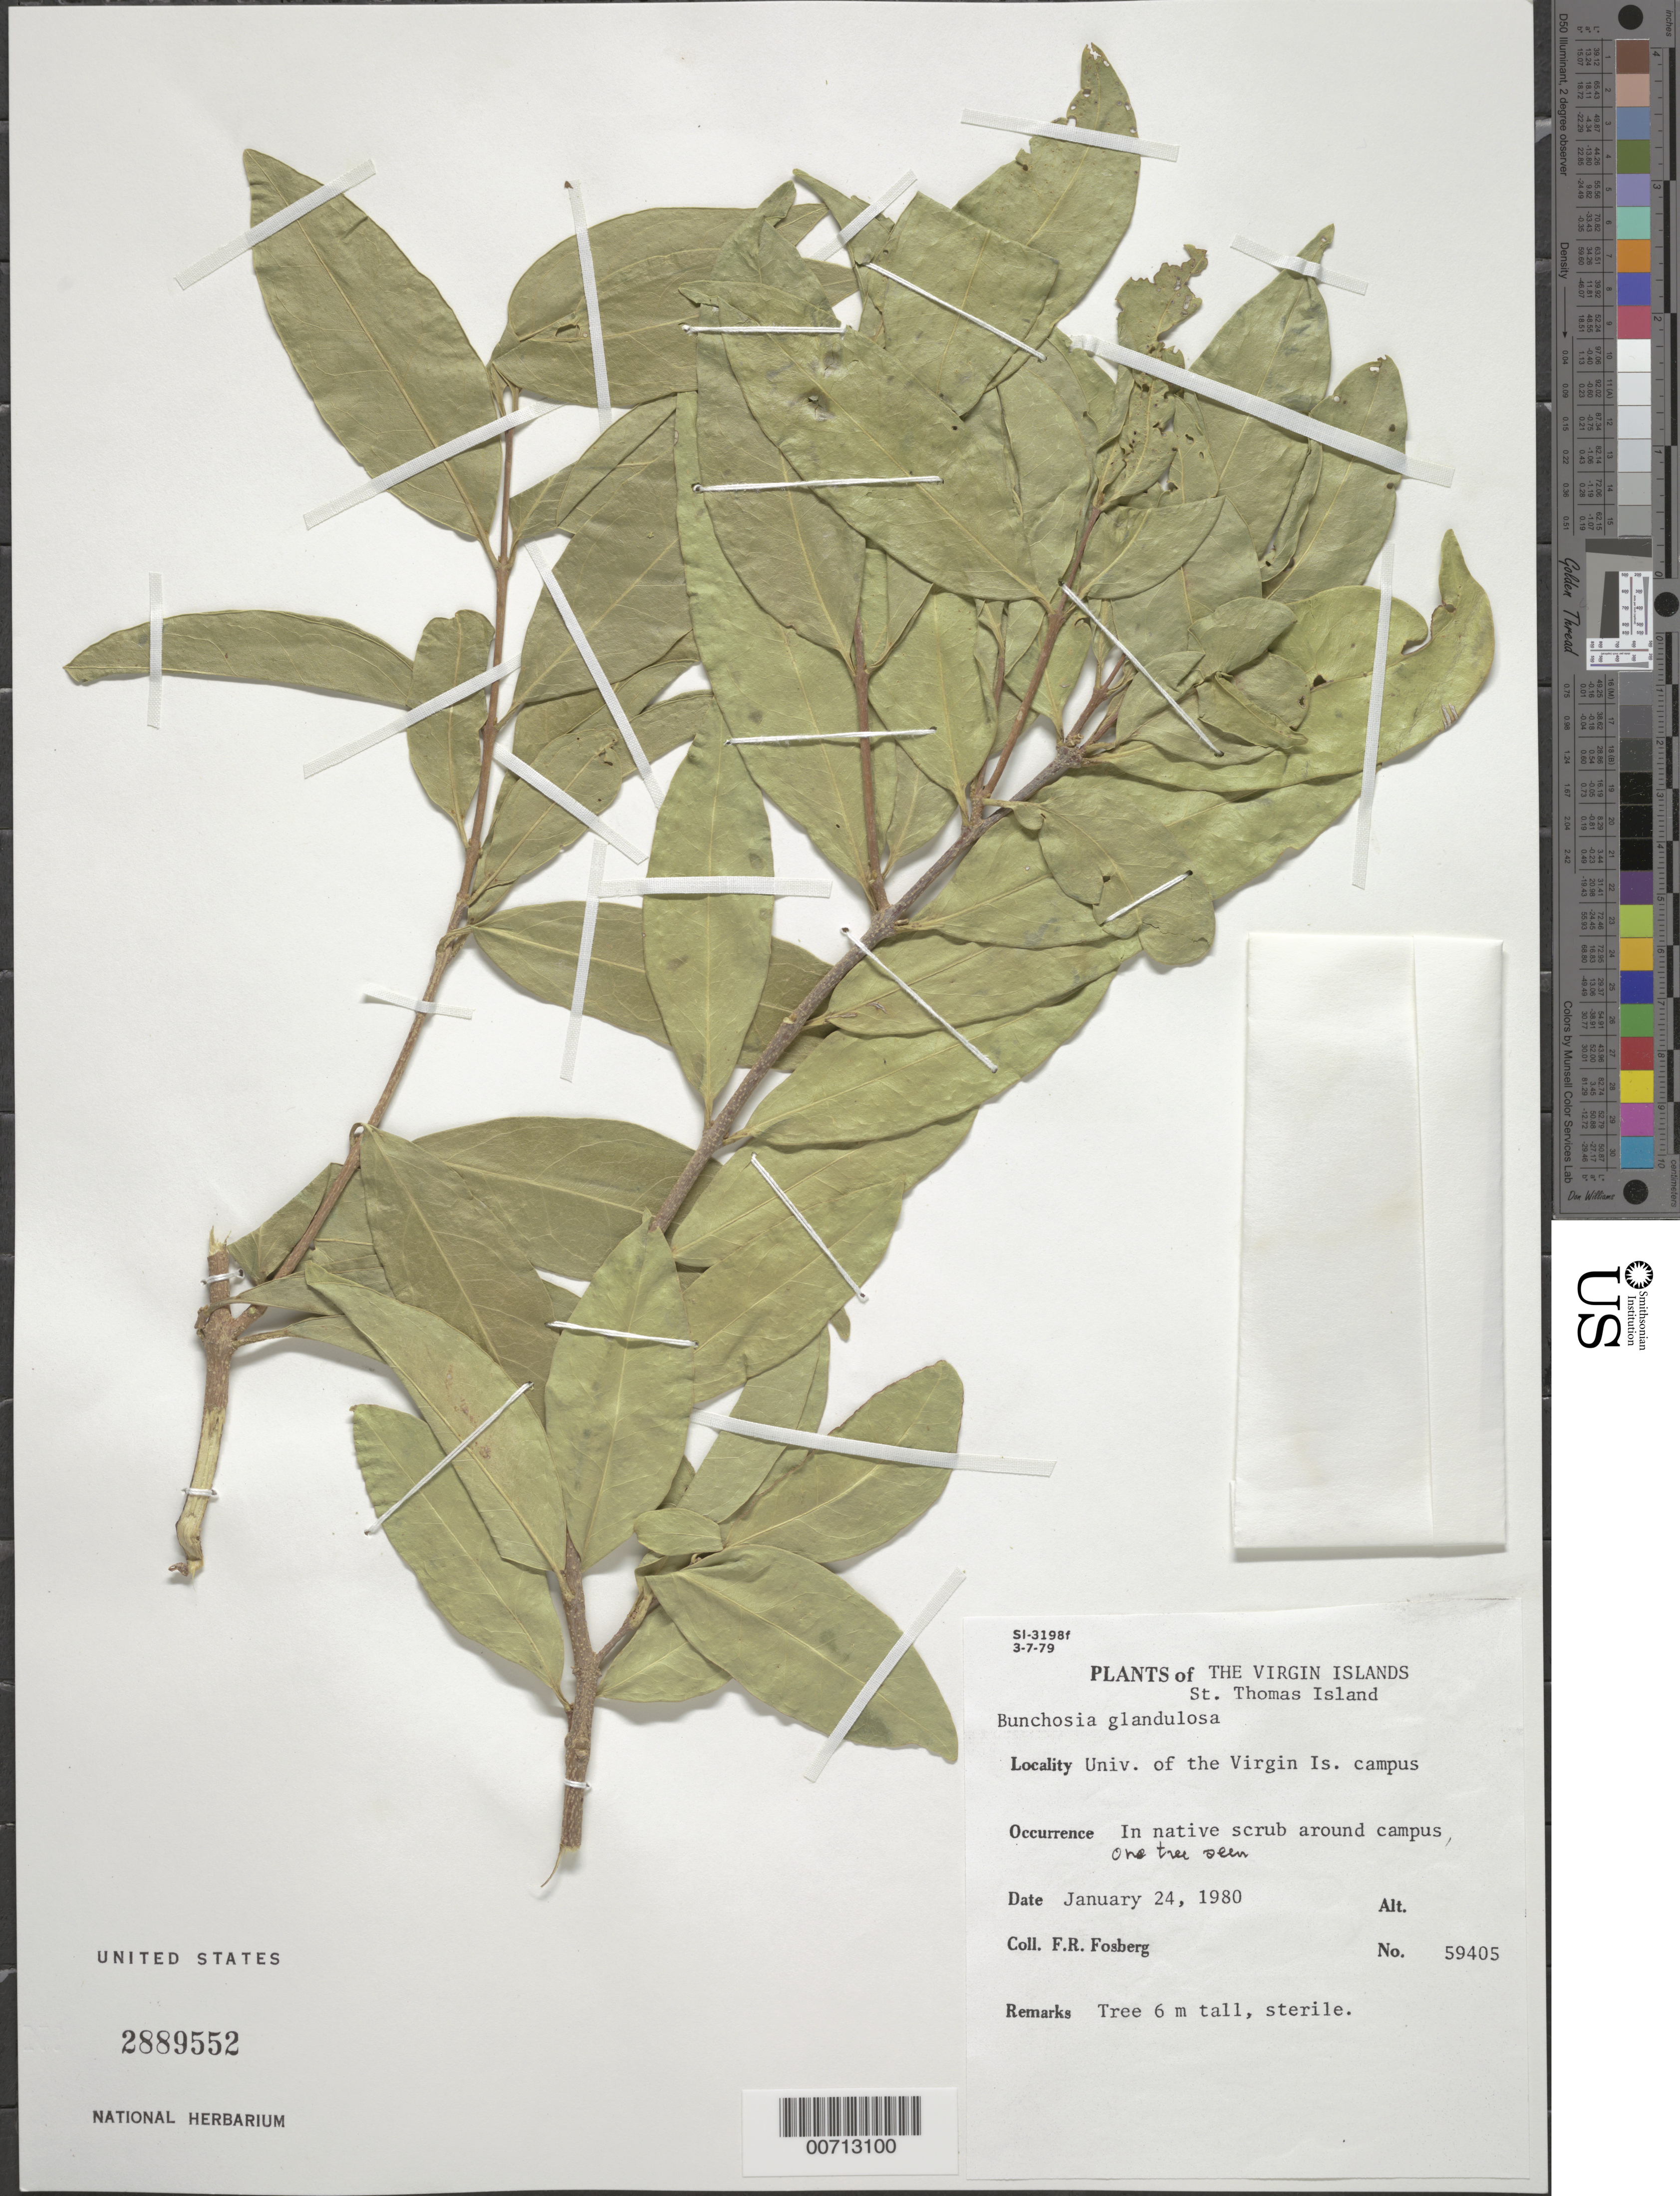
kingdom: Plantae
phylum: Tracheophyta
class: Magnoliopsida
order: Malpighiales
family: Malpighiaceae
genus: Bunchosia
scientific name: Bunchosia glandulosa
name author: (Cav.) Rich. ex Juss.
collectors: F. R. Fosberg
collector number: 59405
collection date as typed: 24 Jan 1980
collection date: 1980-01-24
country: U.S. Virgin Islands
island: St. Thomas Island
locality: Univ. of Virgin I. Campus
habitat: In native scrub around campus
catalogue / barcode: US 2889552